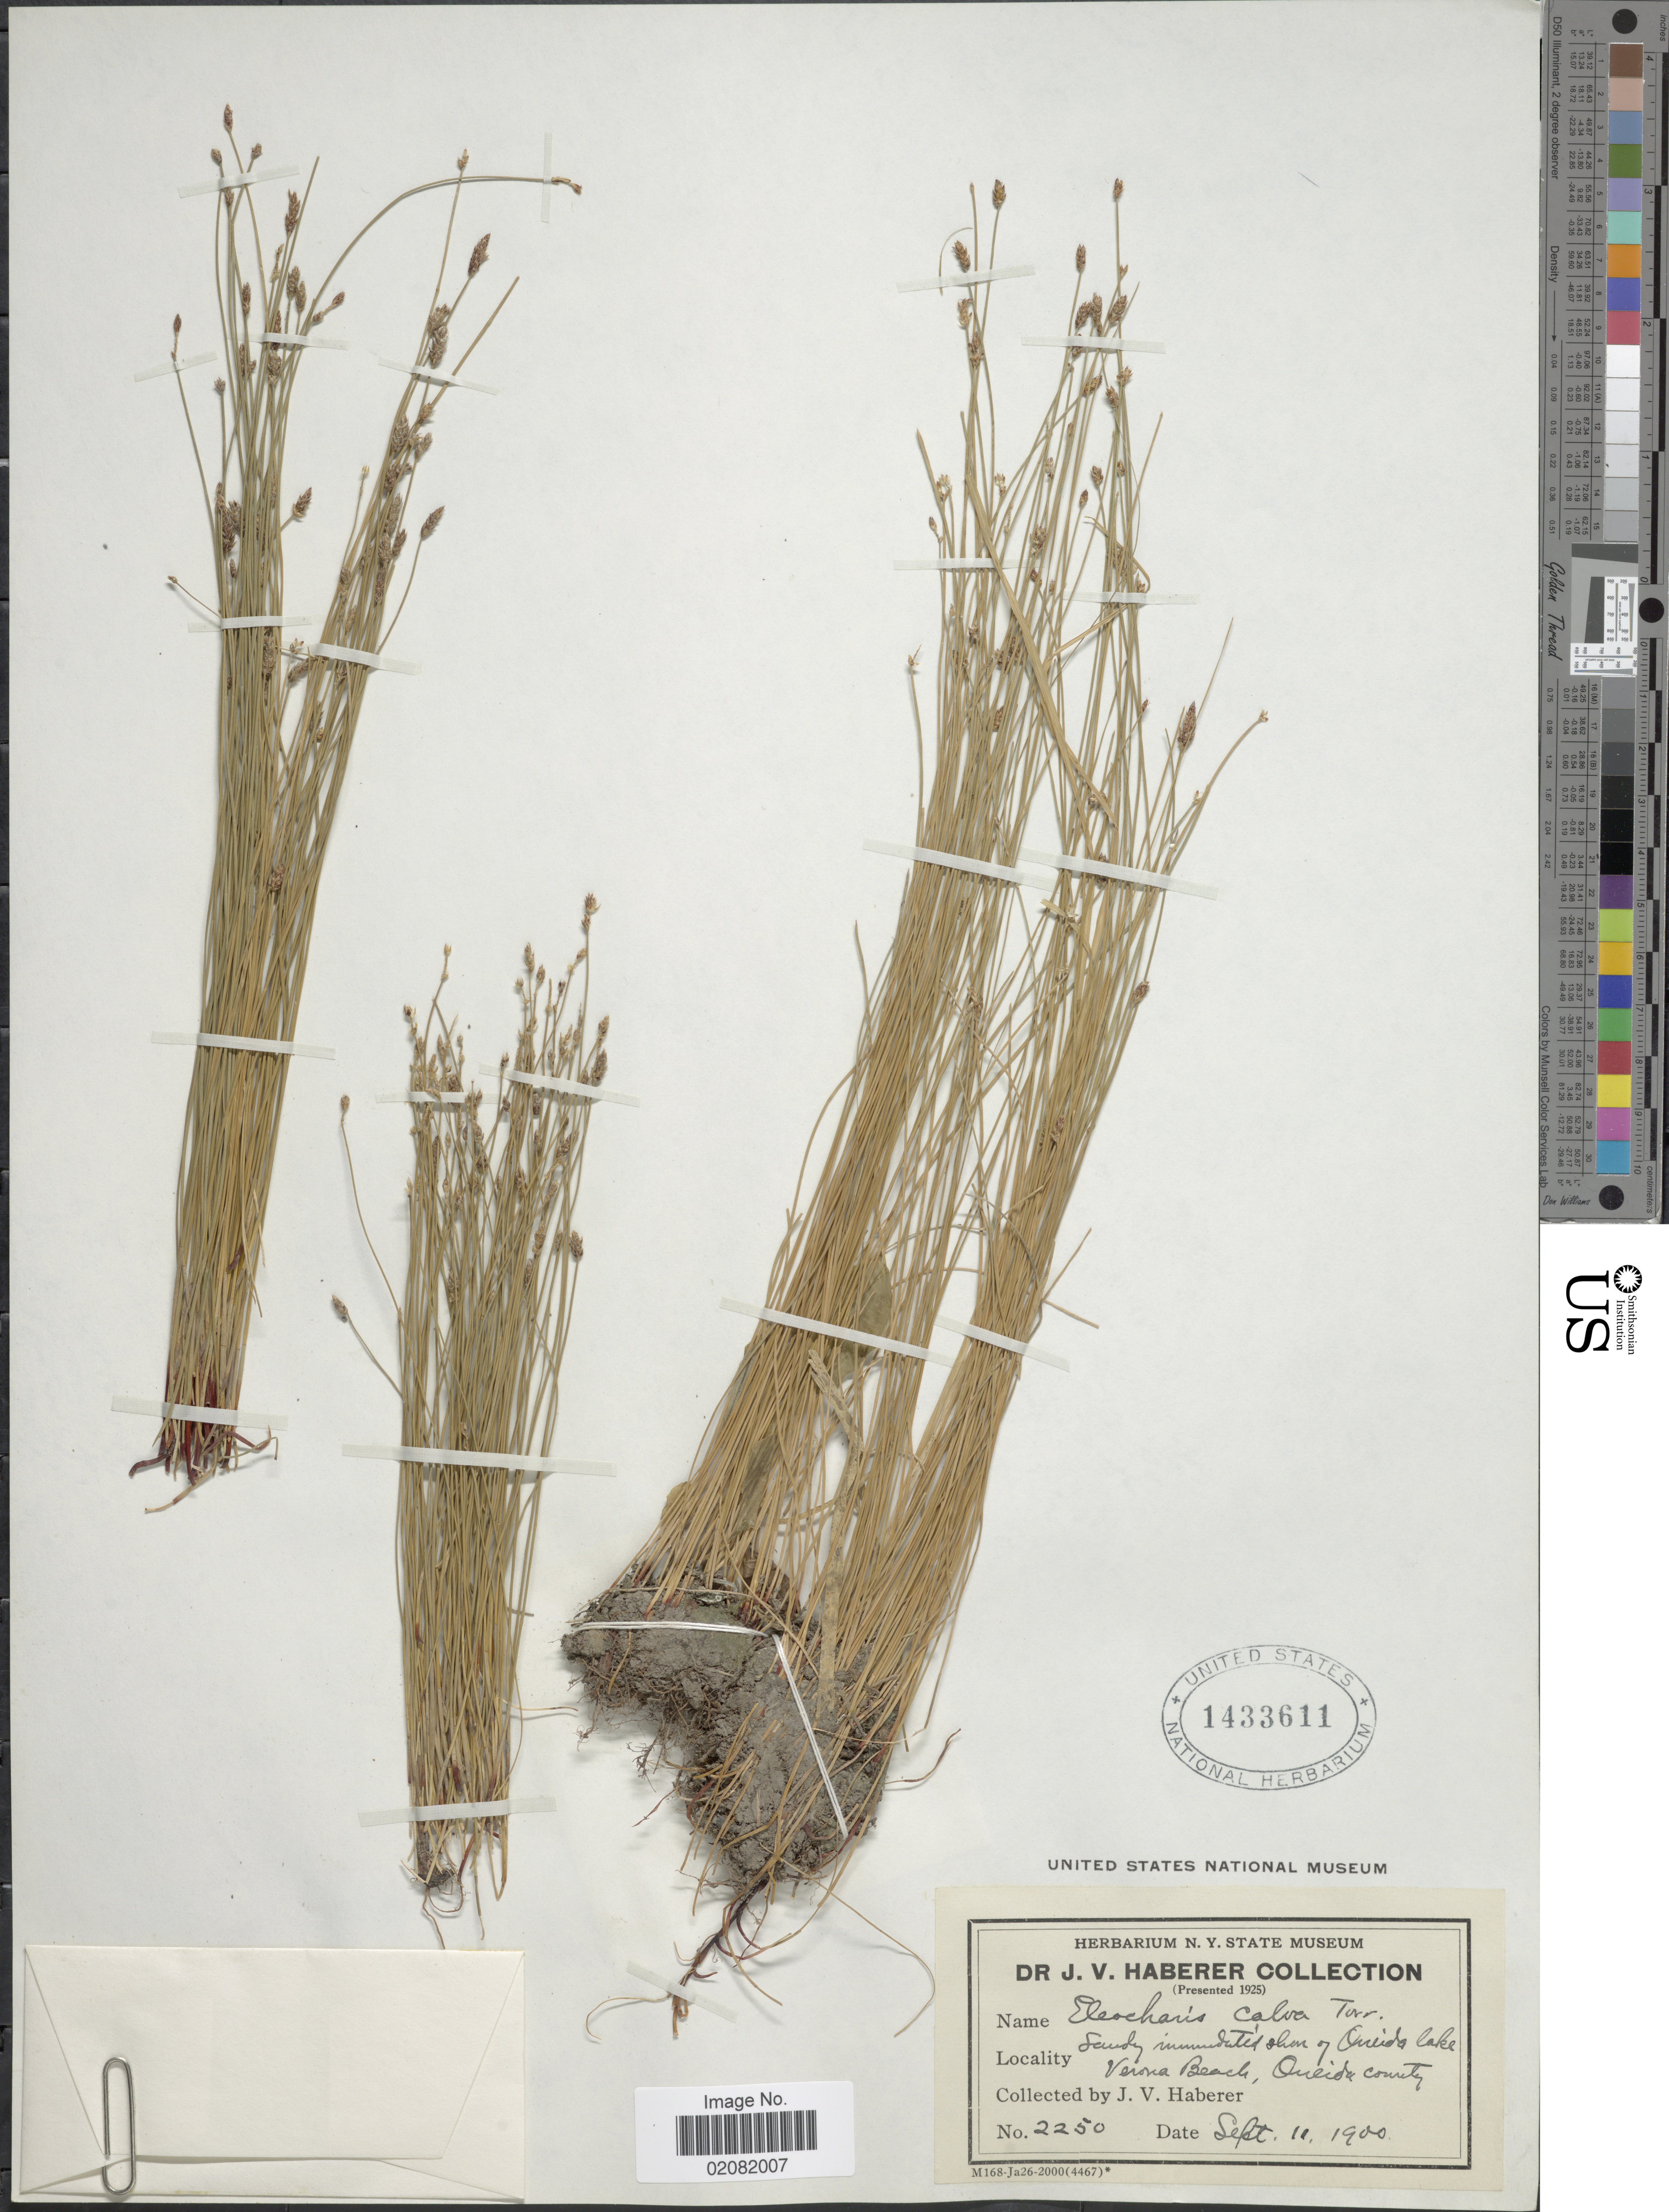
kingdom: Plantae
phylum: Tracheophyta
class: Liliopsida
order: Poales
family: Cyperaceae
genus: Eleocharis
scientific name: Eleocharis erythropoda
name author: Steud.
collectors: J. V. Haberer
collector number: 2250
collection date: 1900-09-11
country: United States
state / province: New York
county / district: Oneida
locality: Sandy inundated shore of Oneida lake, Verona Beach, Oneida County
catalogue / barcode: US 1433611